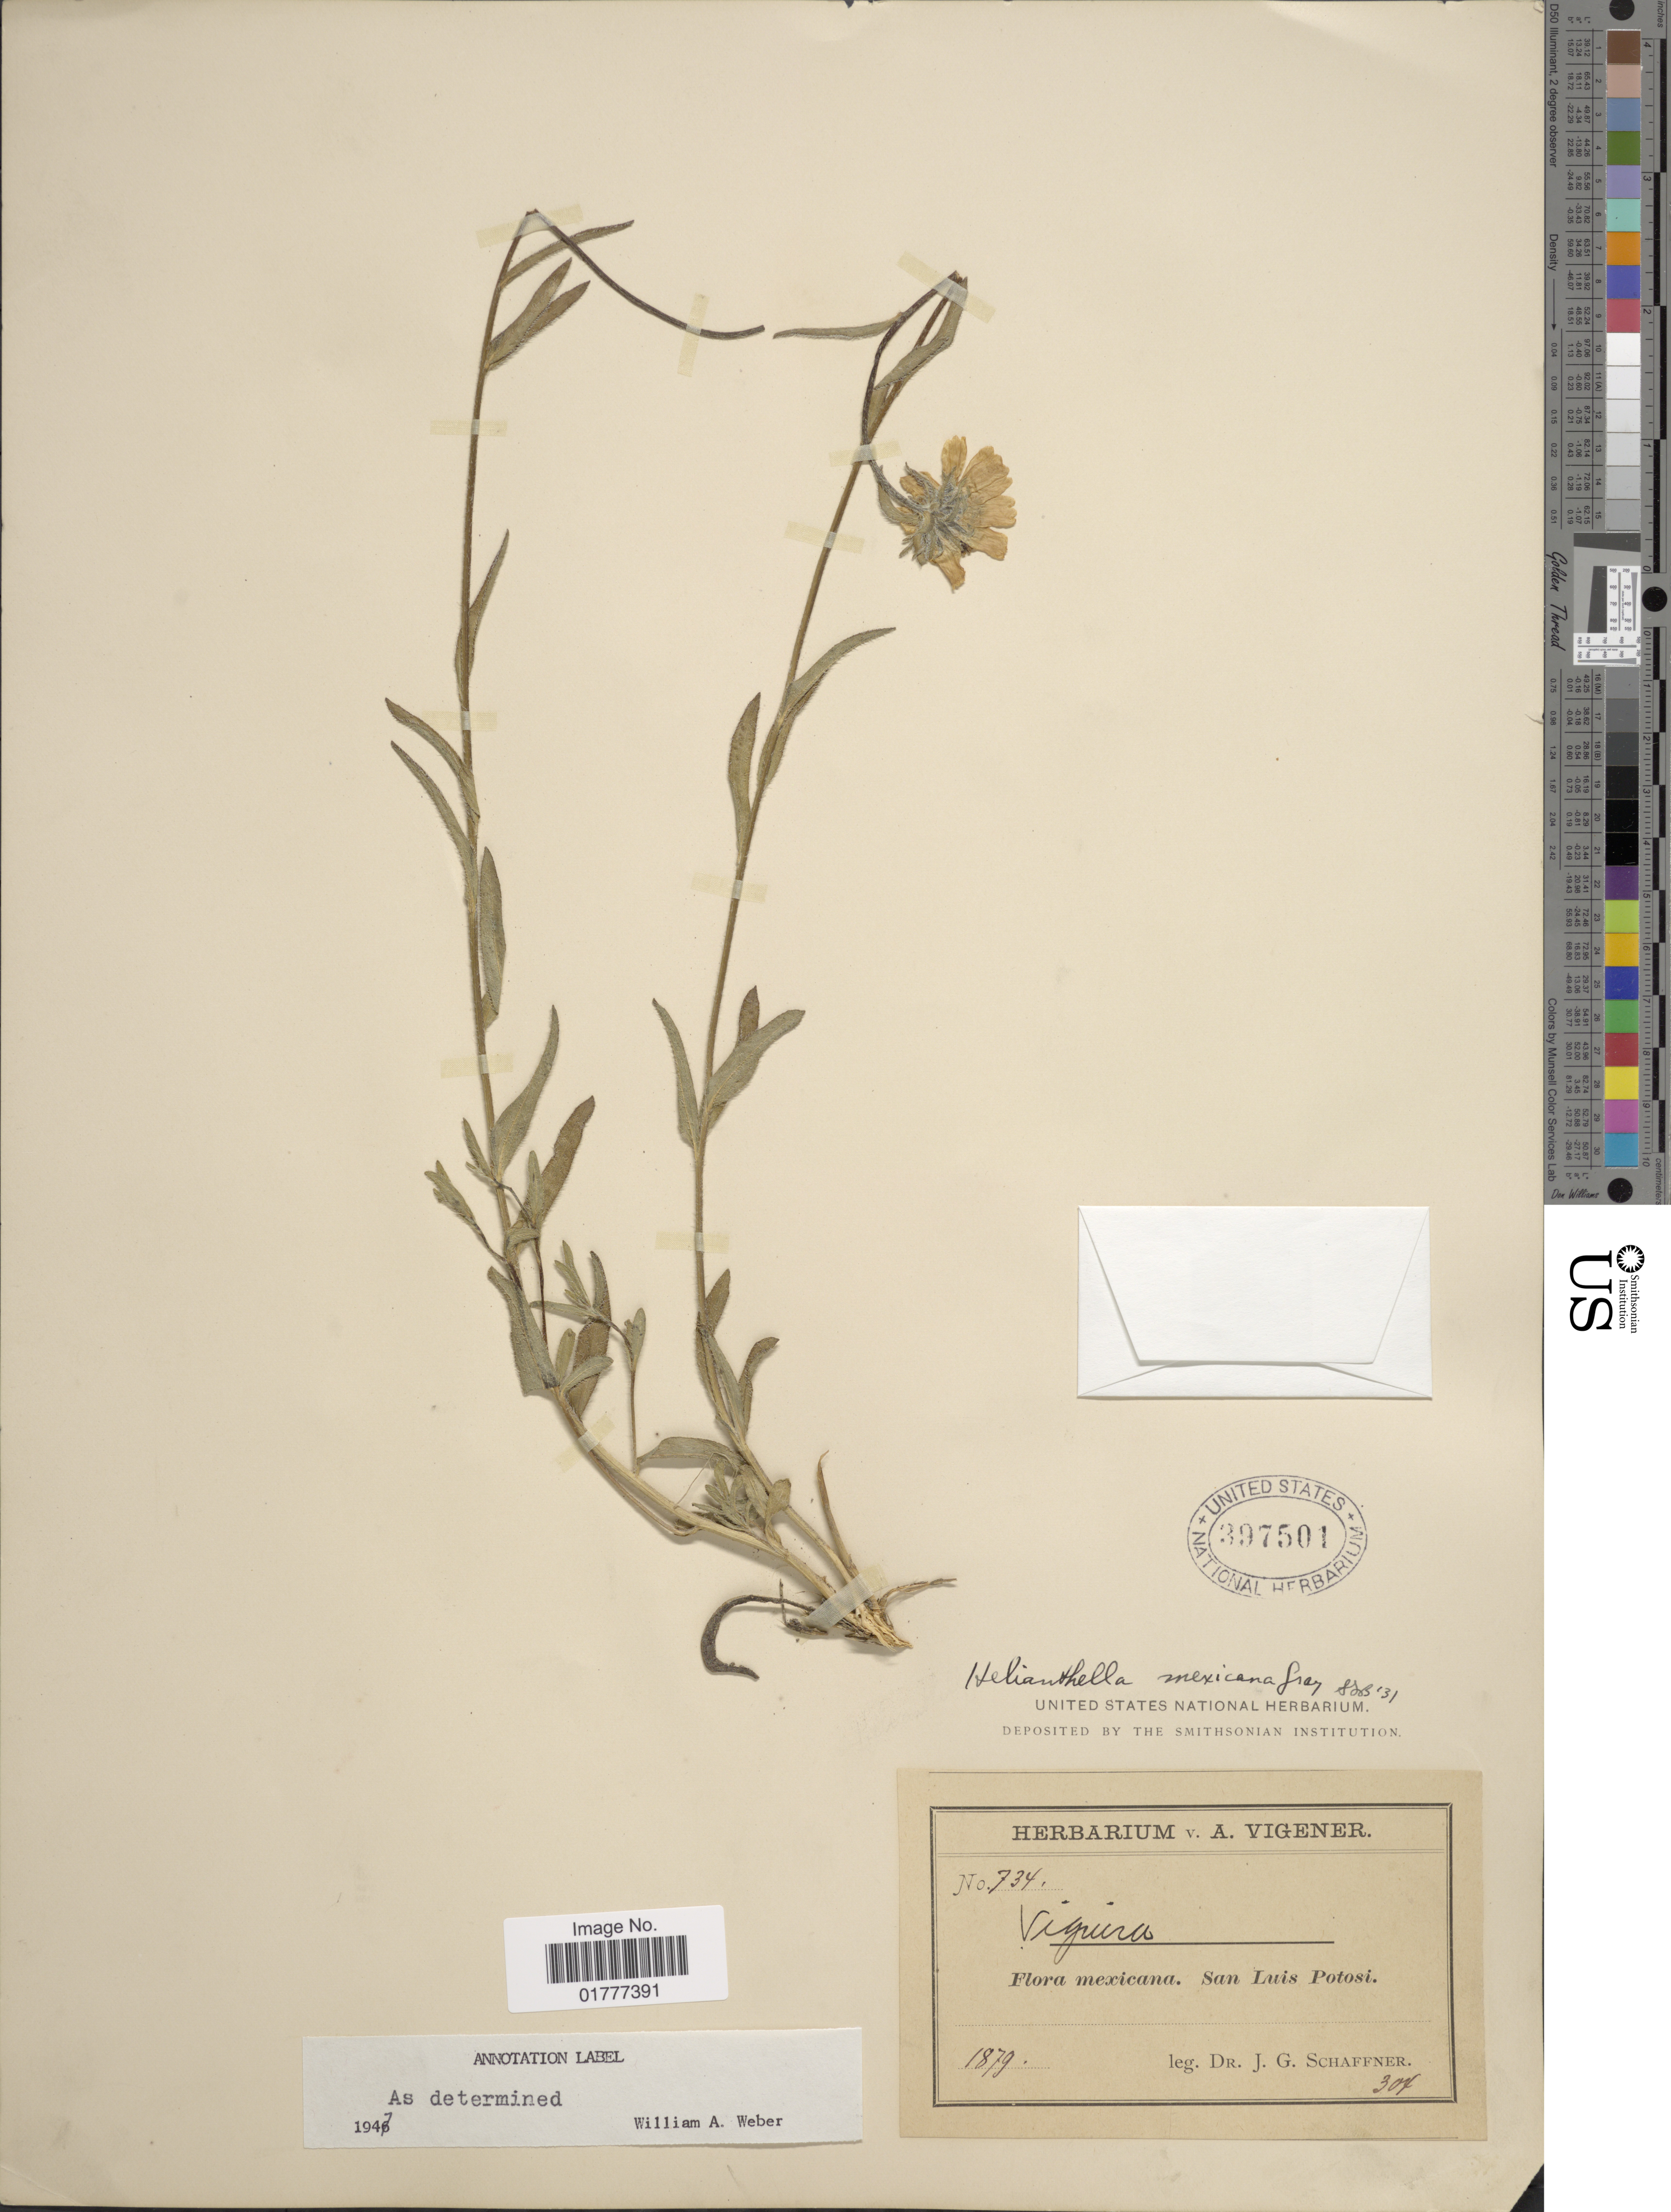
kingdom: Plantae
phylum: Tracheophyta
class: Magnoliopsida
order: Asterales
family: Asteraceae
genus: Helianthella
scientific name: Helianthella mexicana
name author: A. Gray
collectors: J. G. Schaffner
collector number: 734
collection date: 1879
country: Mexico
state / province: San Luis Potosí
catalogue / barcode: US 397501